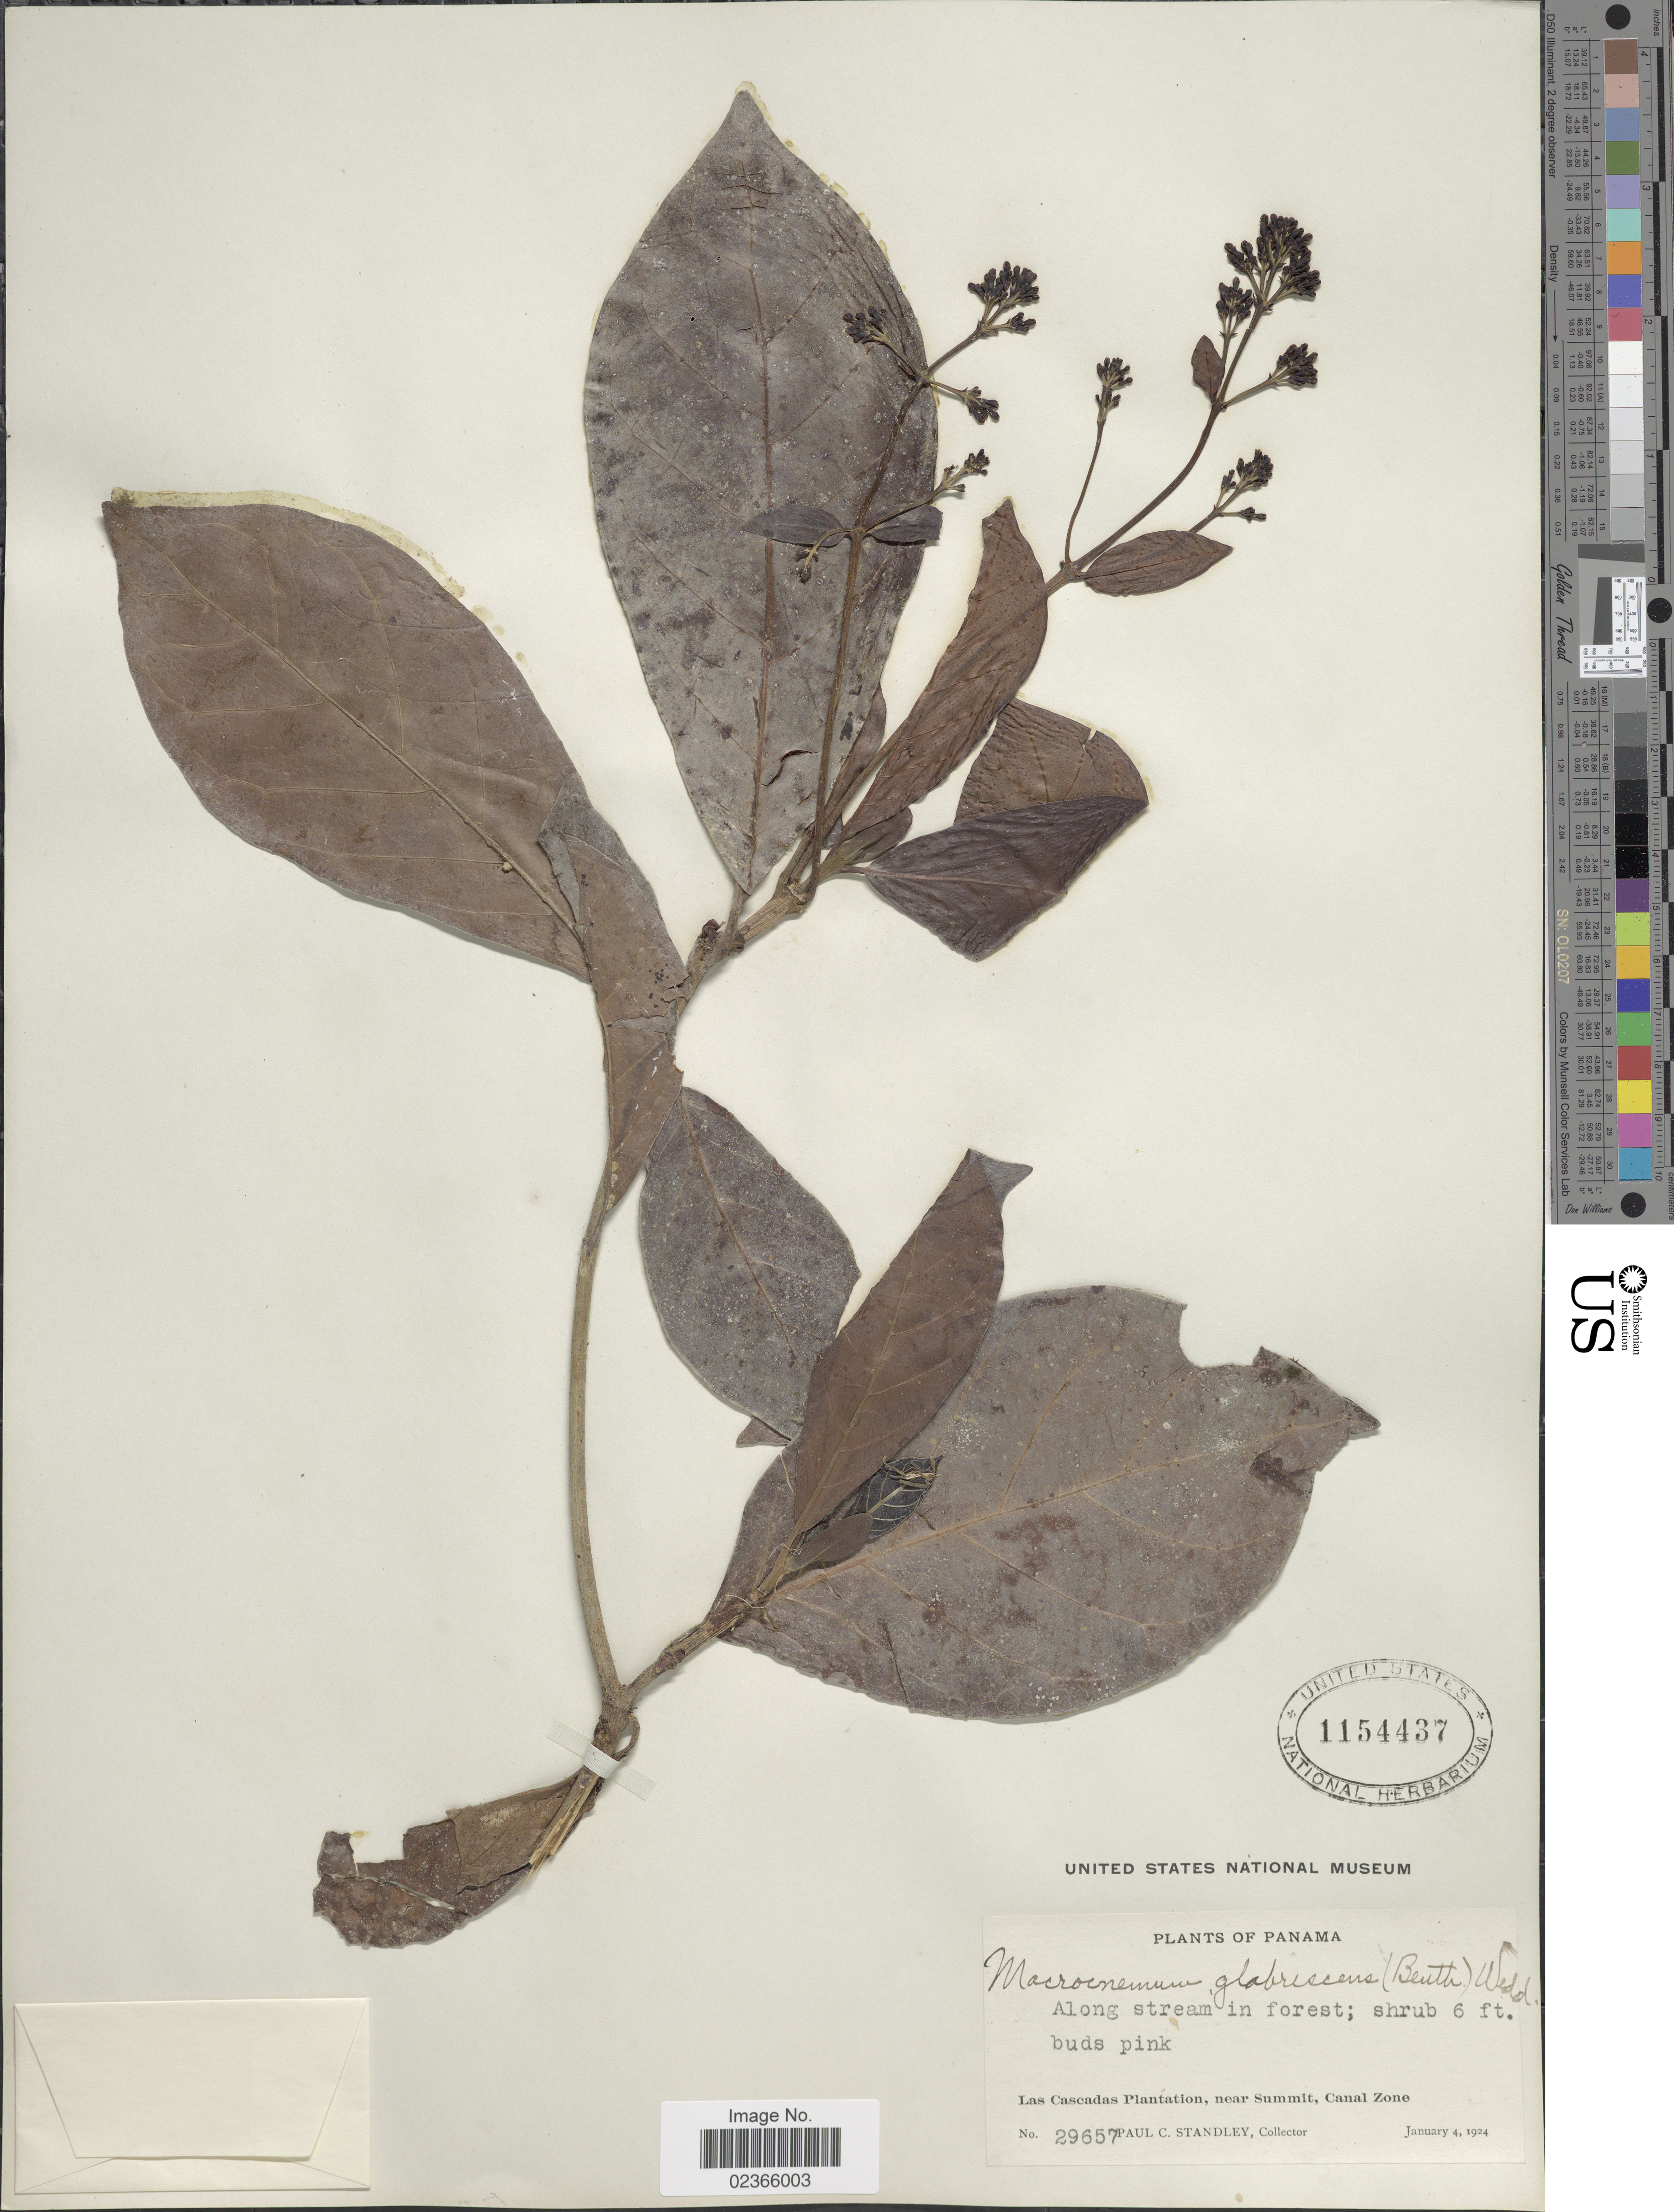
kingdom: Plantae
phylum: Tracheophyta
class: Magnoliopsida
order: Gentianales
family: Rubiaceae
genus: Macrocnemum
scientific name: Macrocnemum glabrescens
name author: (Benth.) Wedd.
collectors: P. C. Standley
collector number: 29657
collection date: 1924-01-04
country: Panama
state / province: Colón / Panamá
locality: Along stream in forest, Las Cascadas Plantation ,near Summit, Canal Zone.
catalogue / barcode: US 1154437